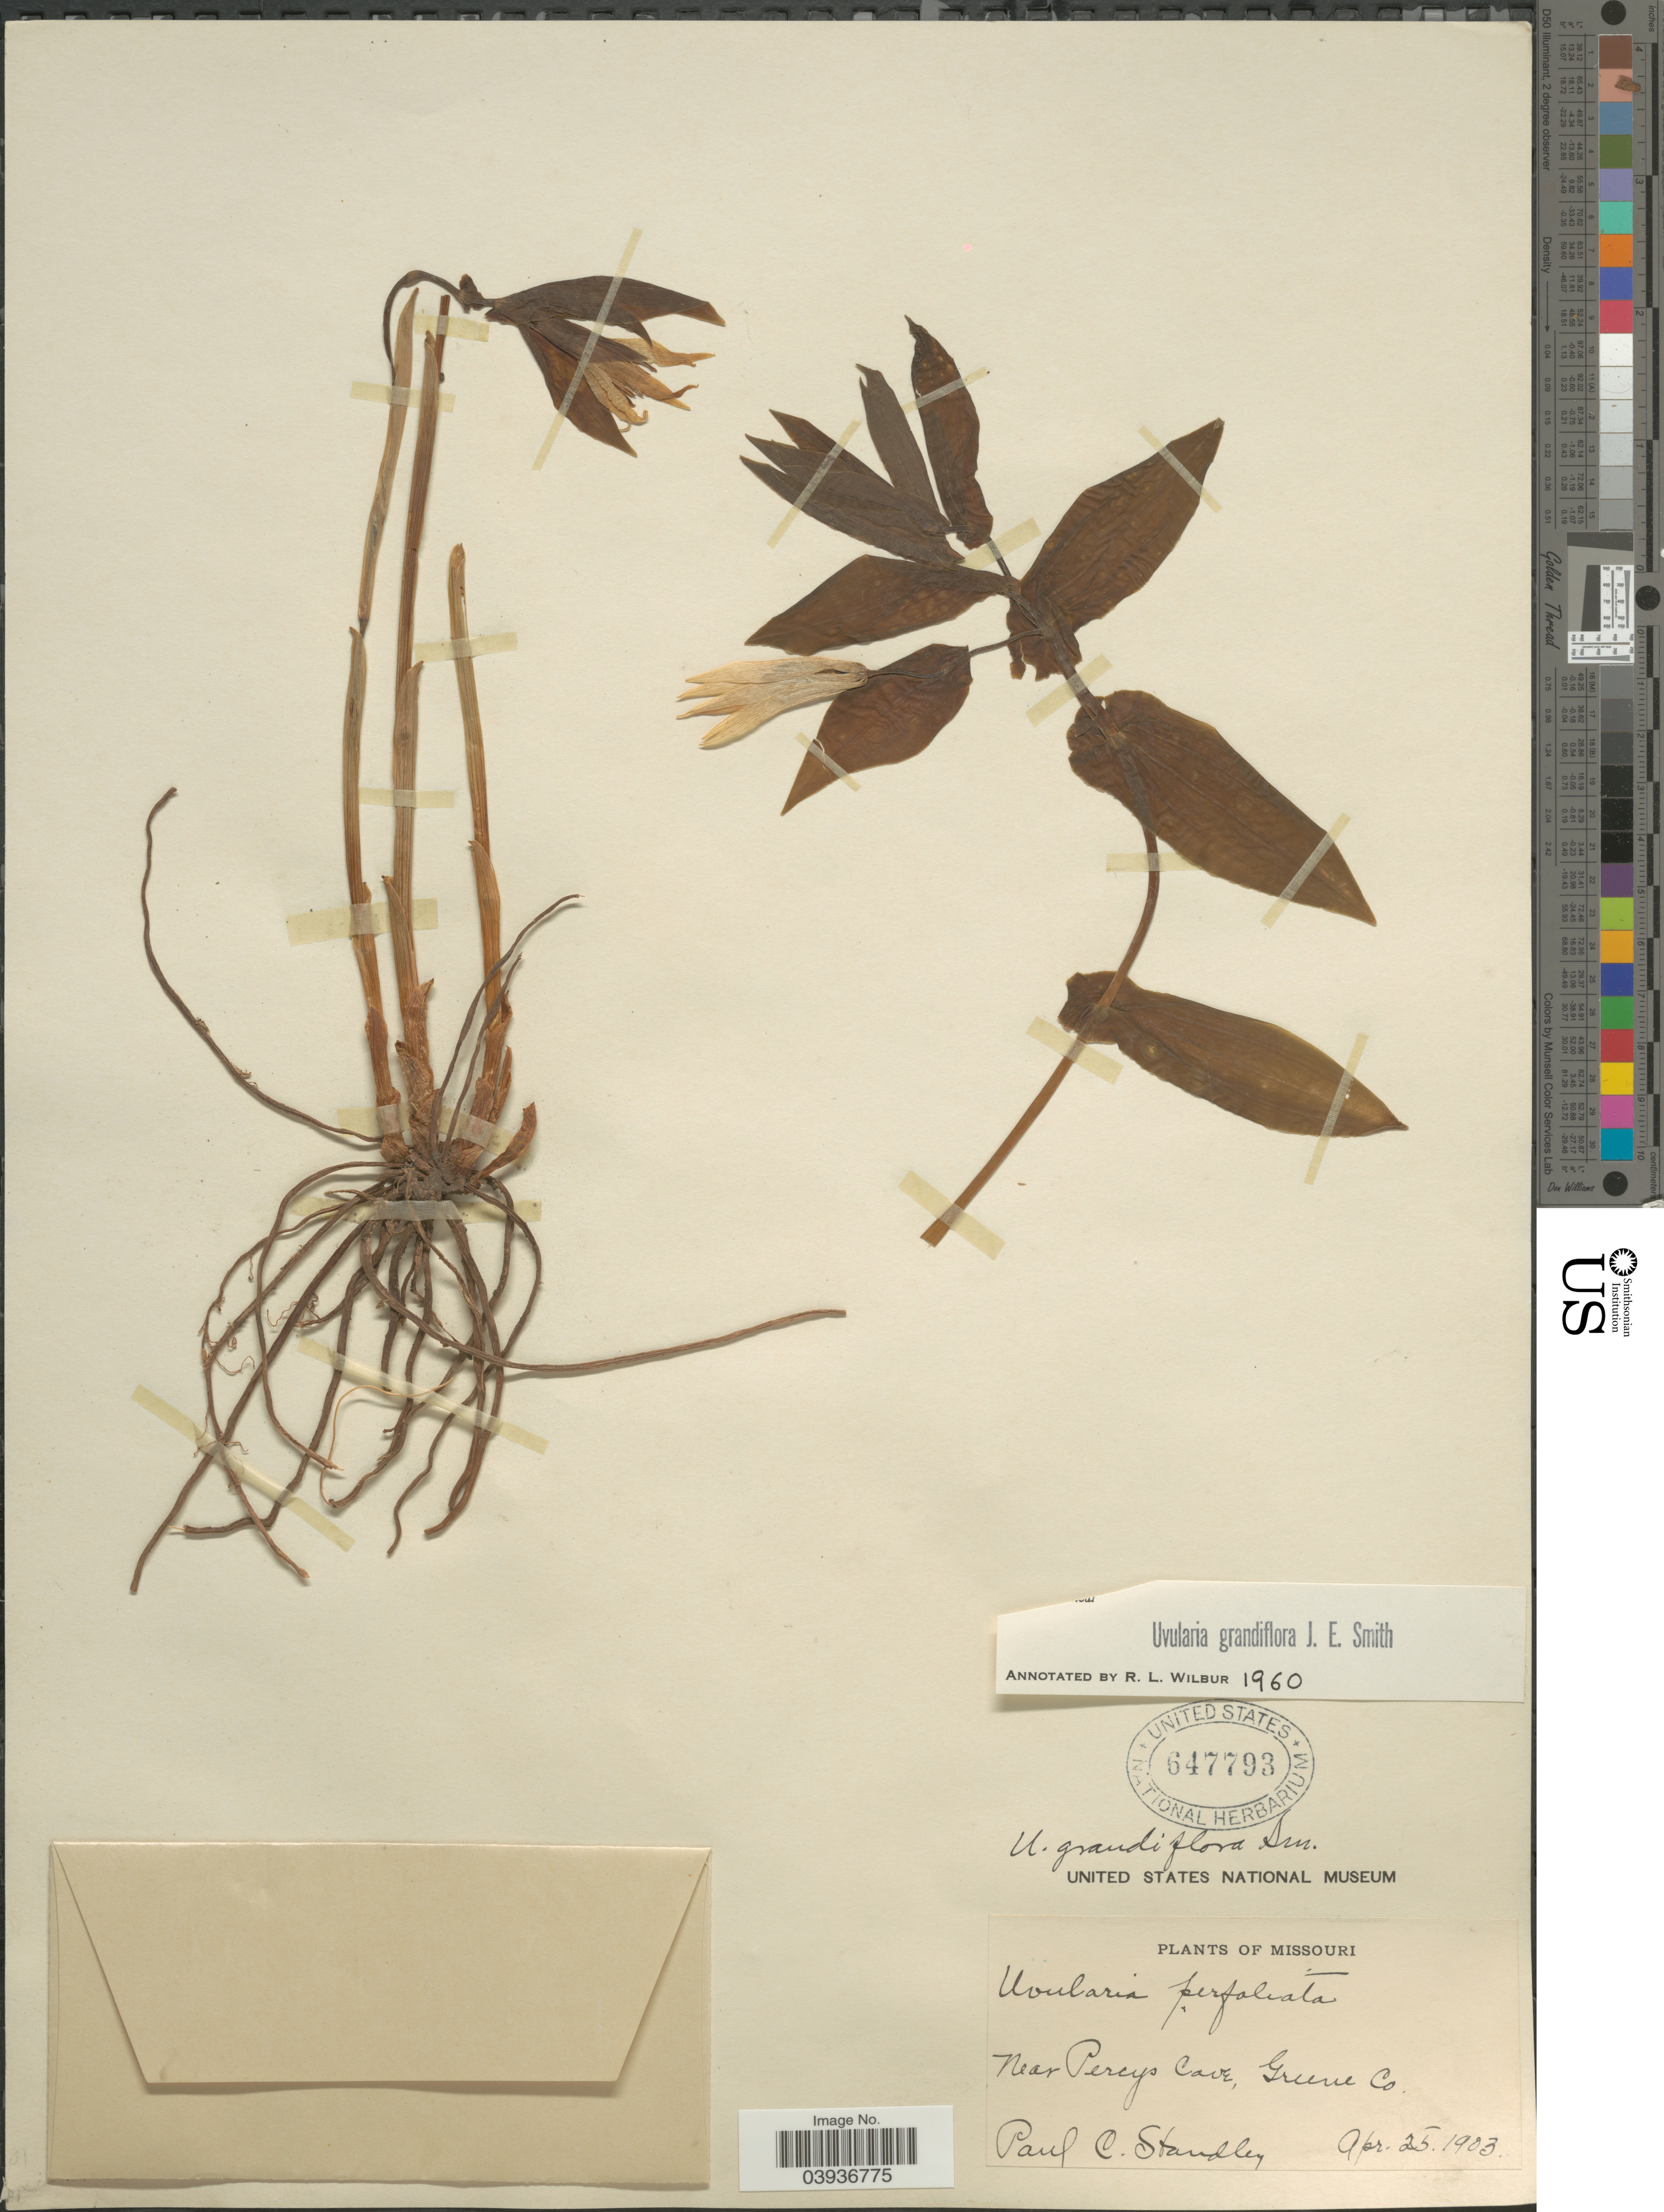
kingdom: Plantae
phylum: Tracheophyta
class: Liliopsida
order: Liliales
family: Colchicaceae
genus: Uvularia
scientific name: Uvularia grandiflora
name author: Sm.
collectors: P. C. Standley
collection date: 1903-04-25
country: United States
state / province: Missouri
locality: Near Percys Cave, Greene Co.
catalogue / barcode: US 647793